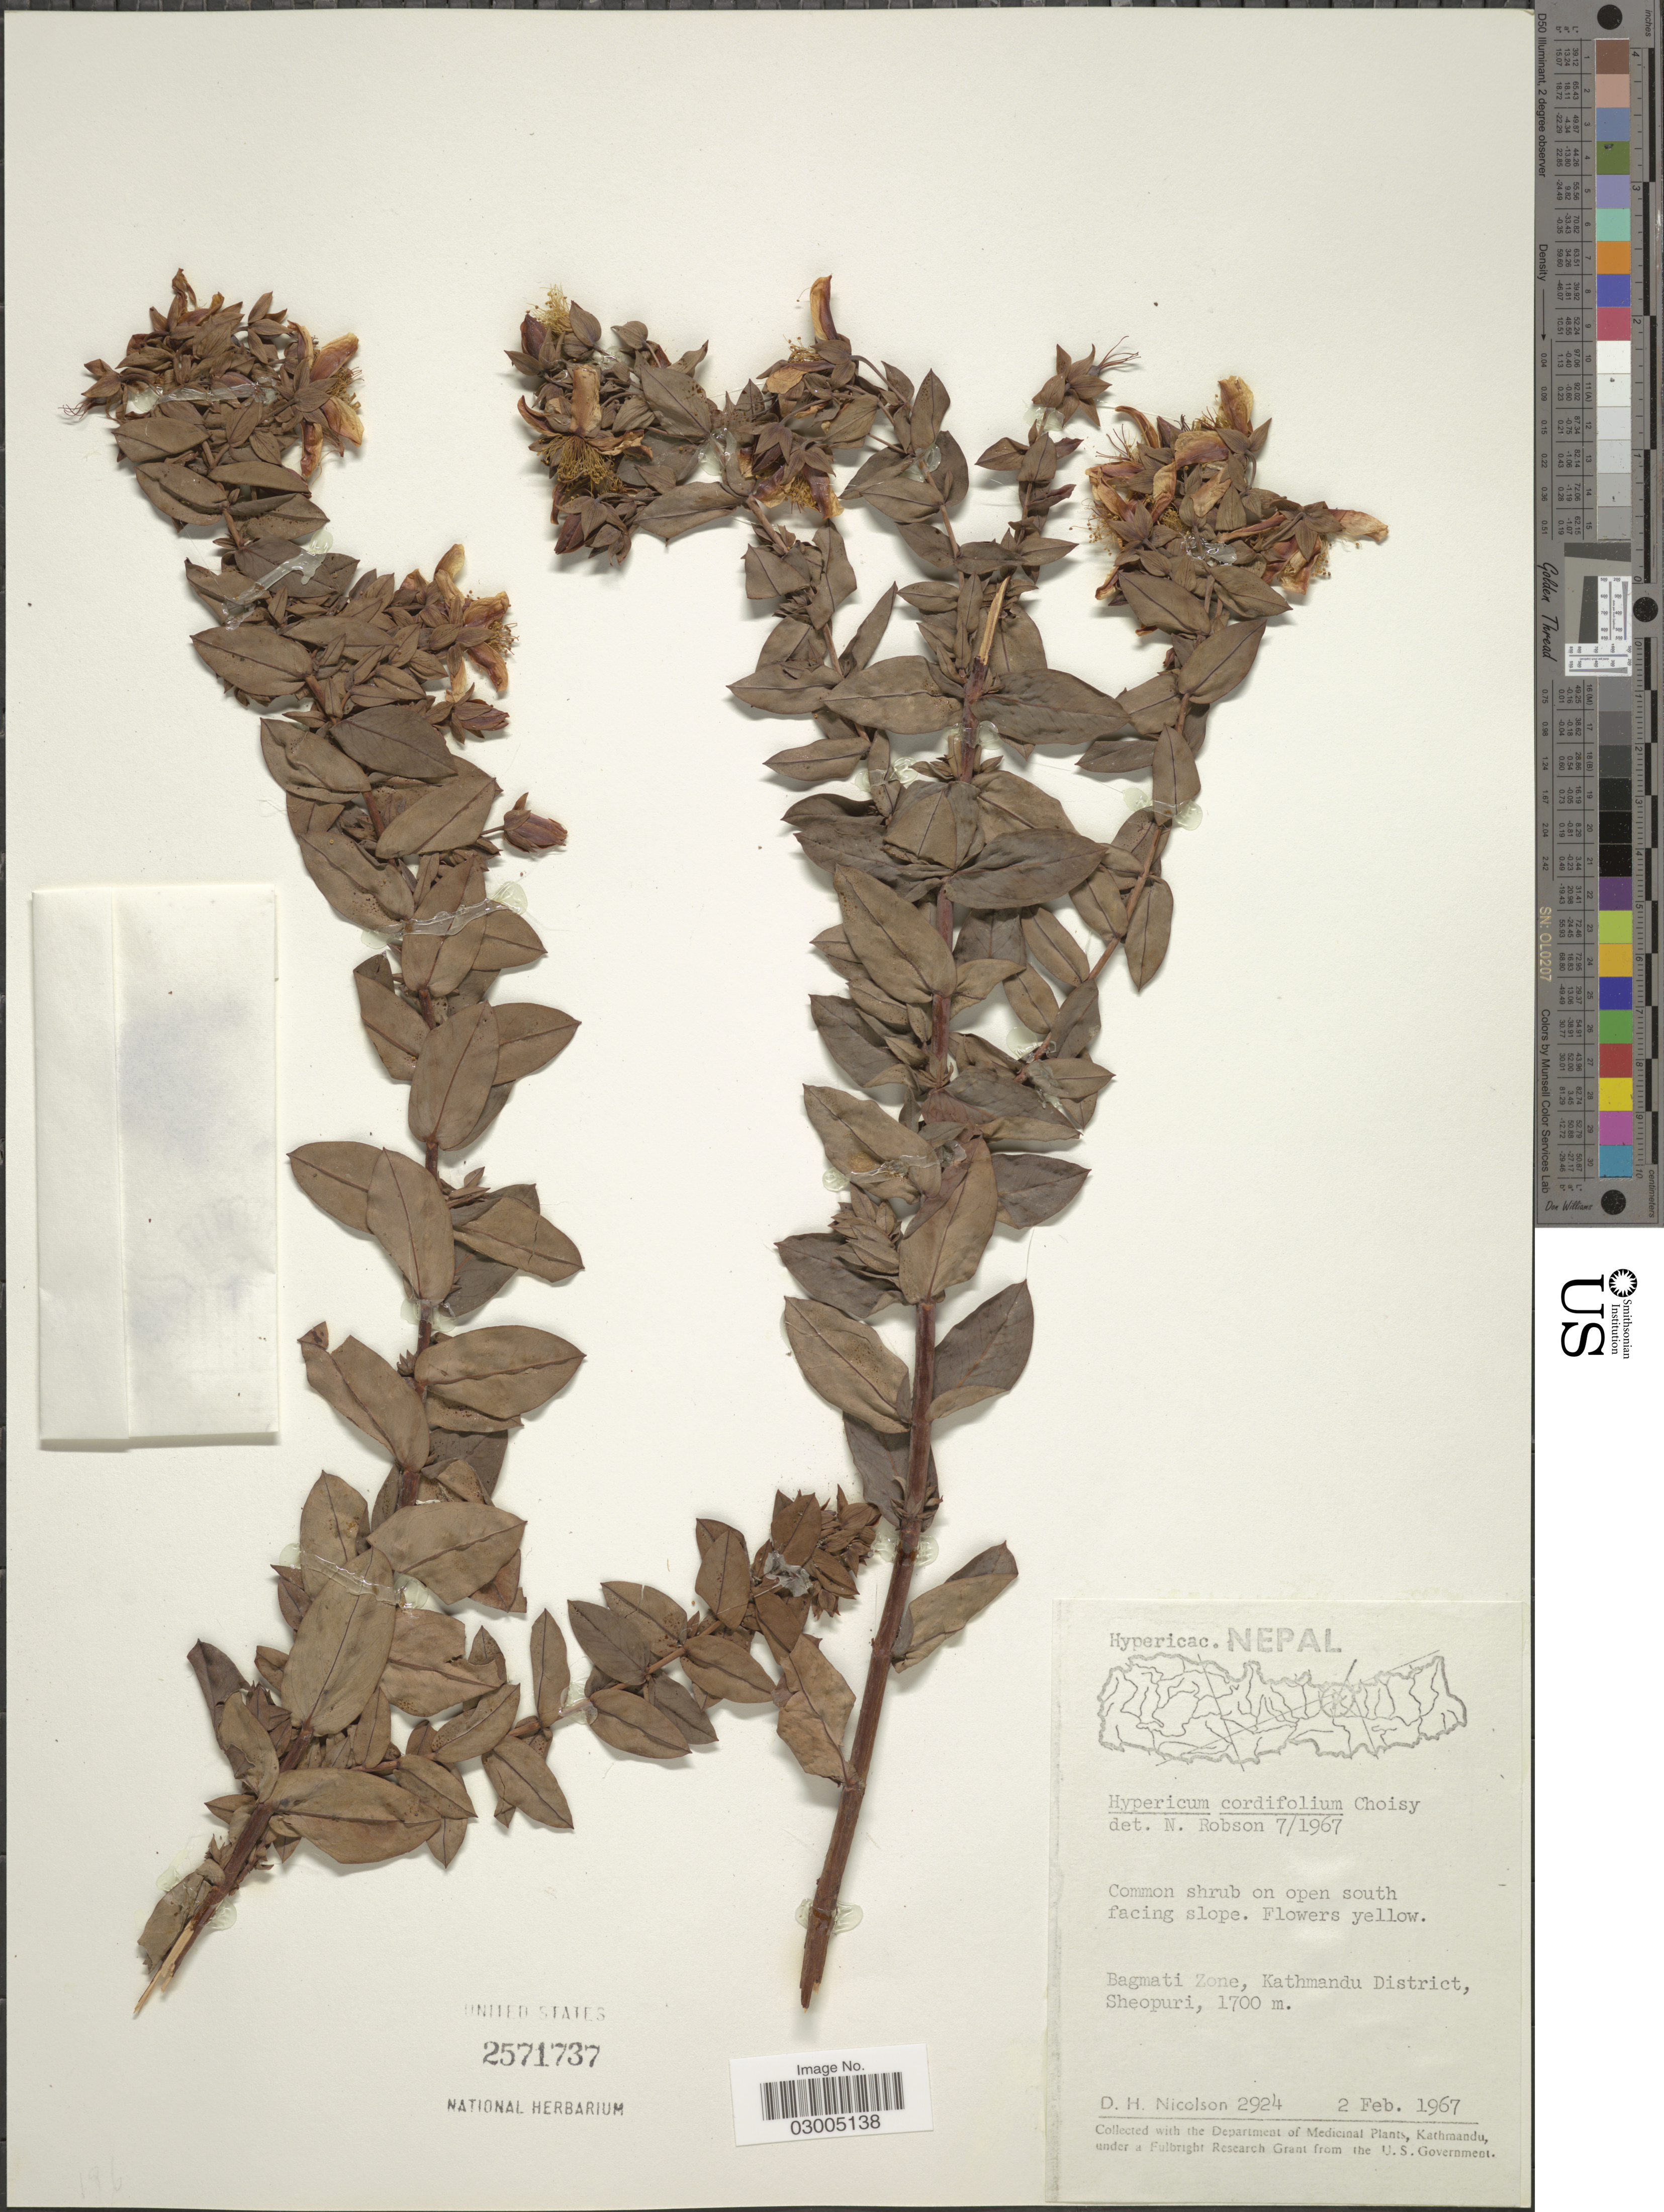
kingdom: Plantae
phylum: Tracheophyta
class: Magnoliopsida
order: Malpighiales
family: Hypericaceae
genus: Hypericum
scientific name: Hypericum cordifolium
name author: Choisy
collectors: D. H. Nicolson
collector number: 2924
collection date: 1967-02-02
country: Nepal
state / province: Bagmati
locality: Bagmati Zone, Kathmandu District, Sheopuri.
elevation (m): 1700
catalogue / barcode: US 2571737